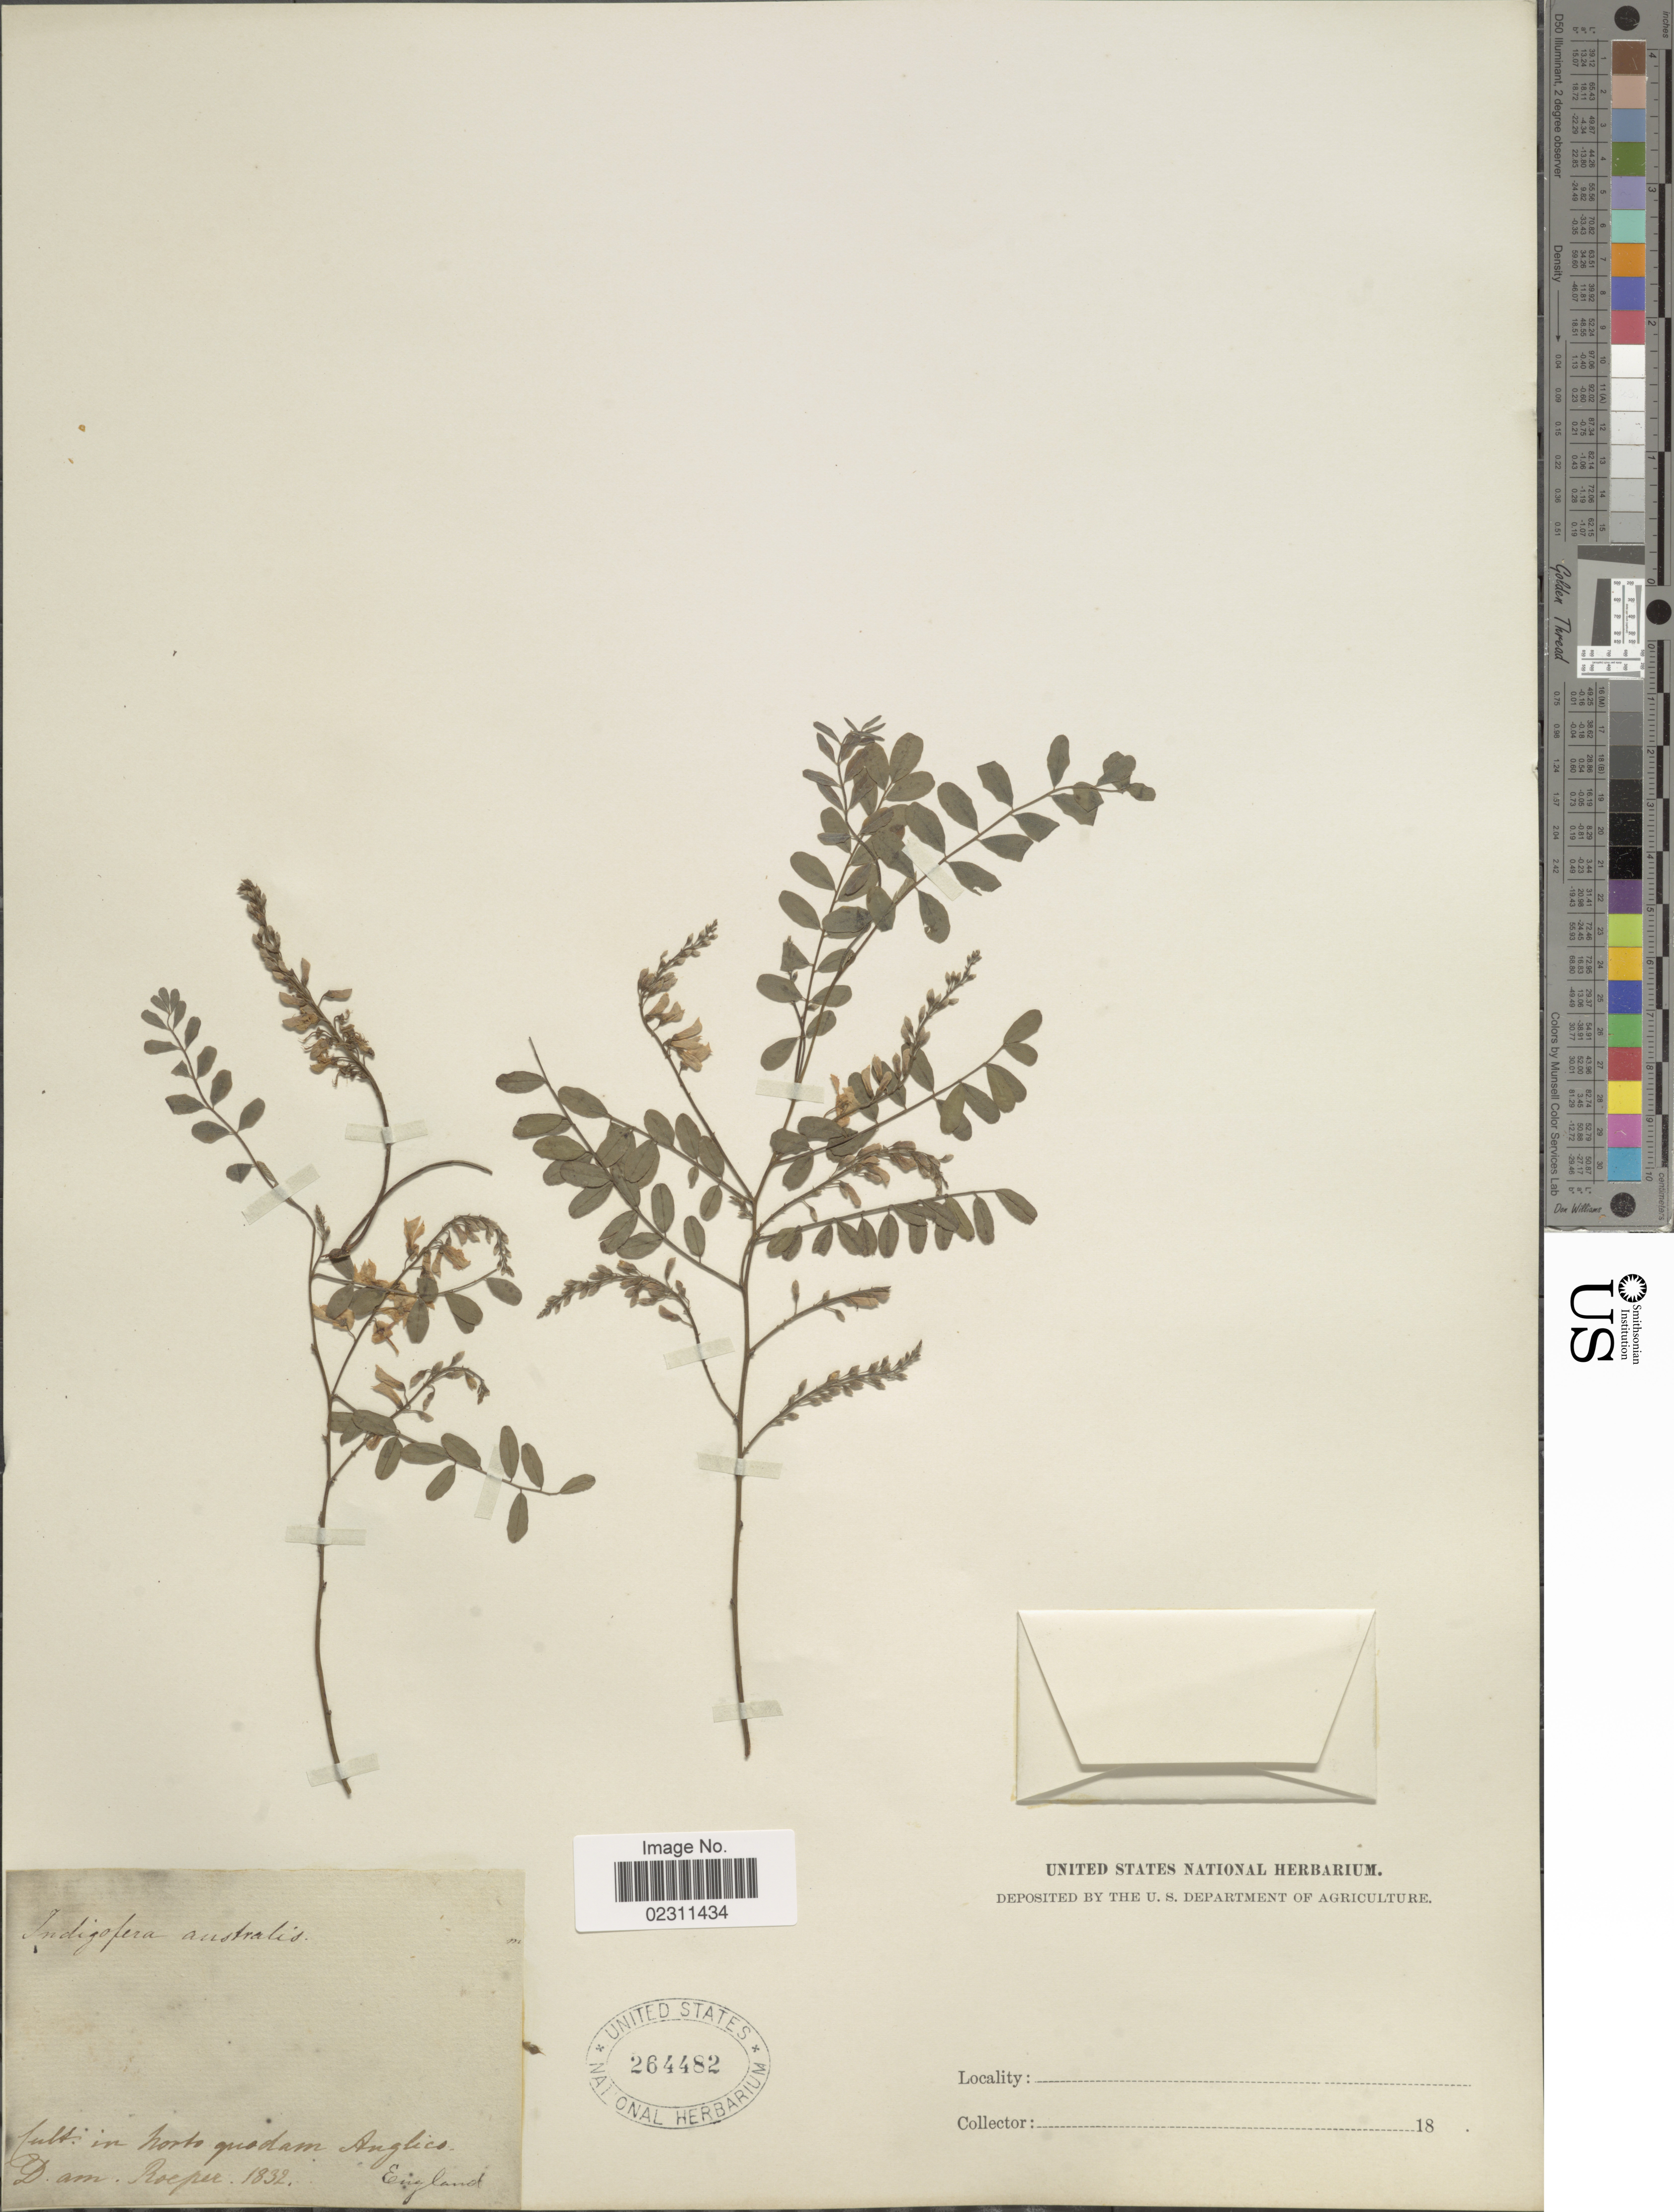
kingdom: Plantae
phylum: Tracheophyta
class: Magnoliopsida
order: Fabales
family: Fabaceae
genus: Indigofera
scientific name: Indigofera australis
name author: Willd.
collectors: D. Roeper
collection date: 1832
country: United Kingdom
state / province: England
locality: Cult. in horto quedam Anglico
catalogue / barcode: US 264482